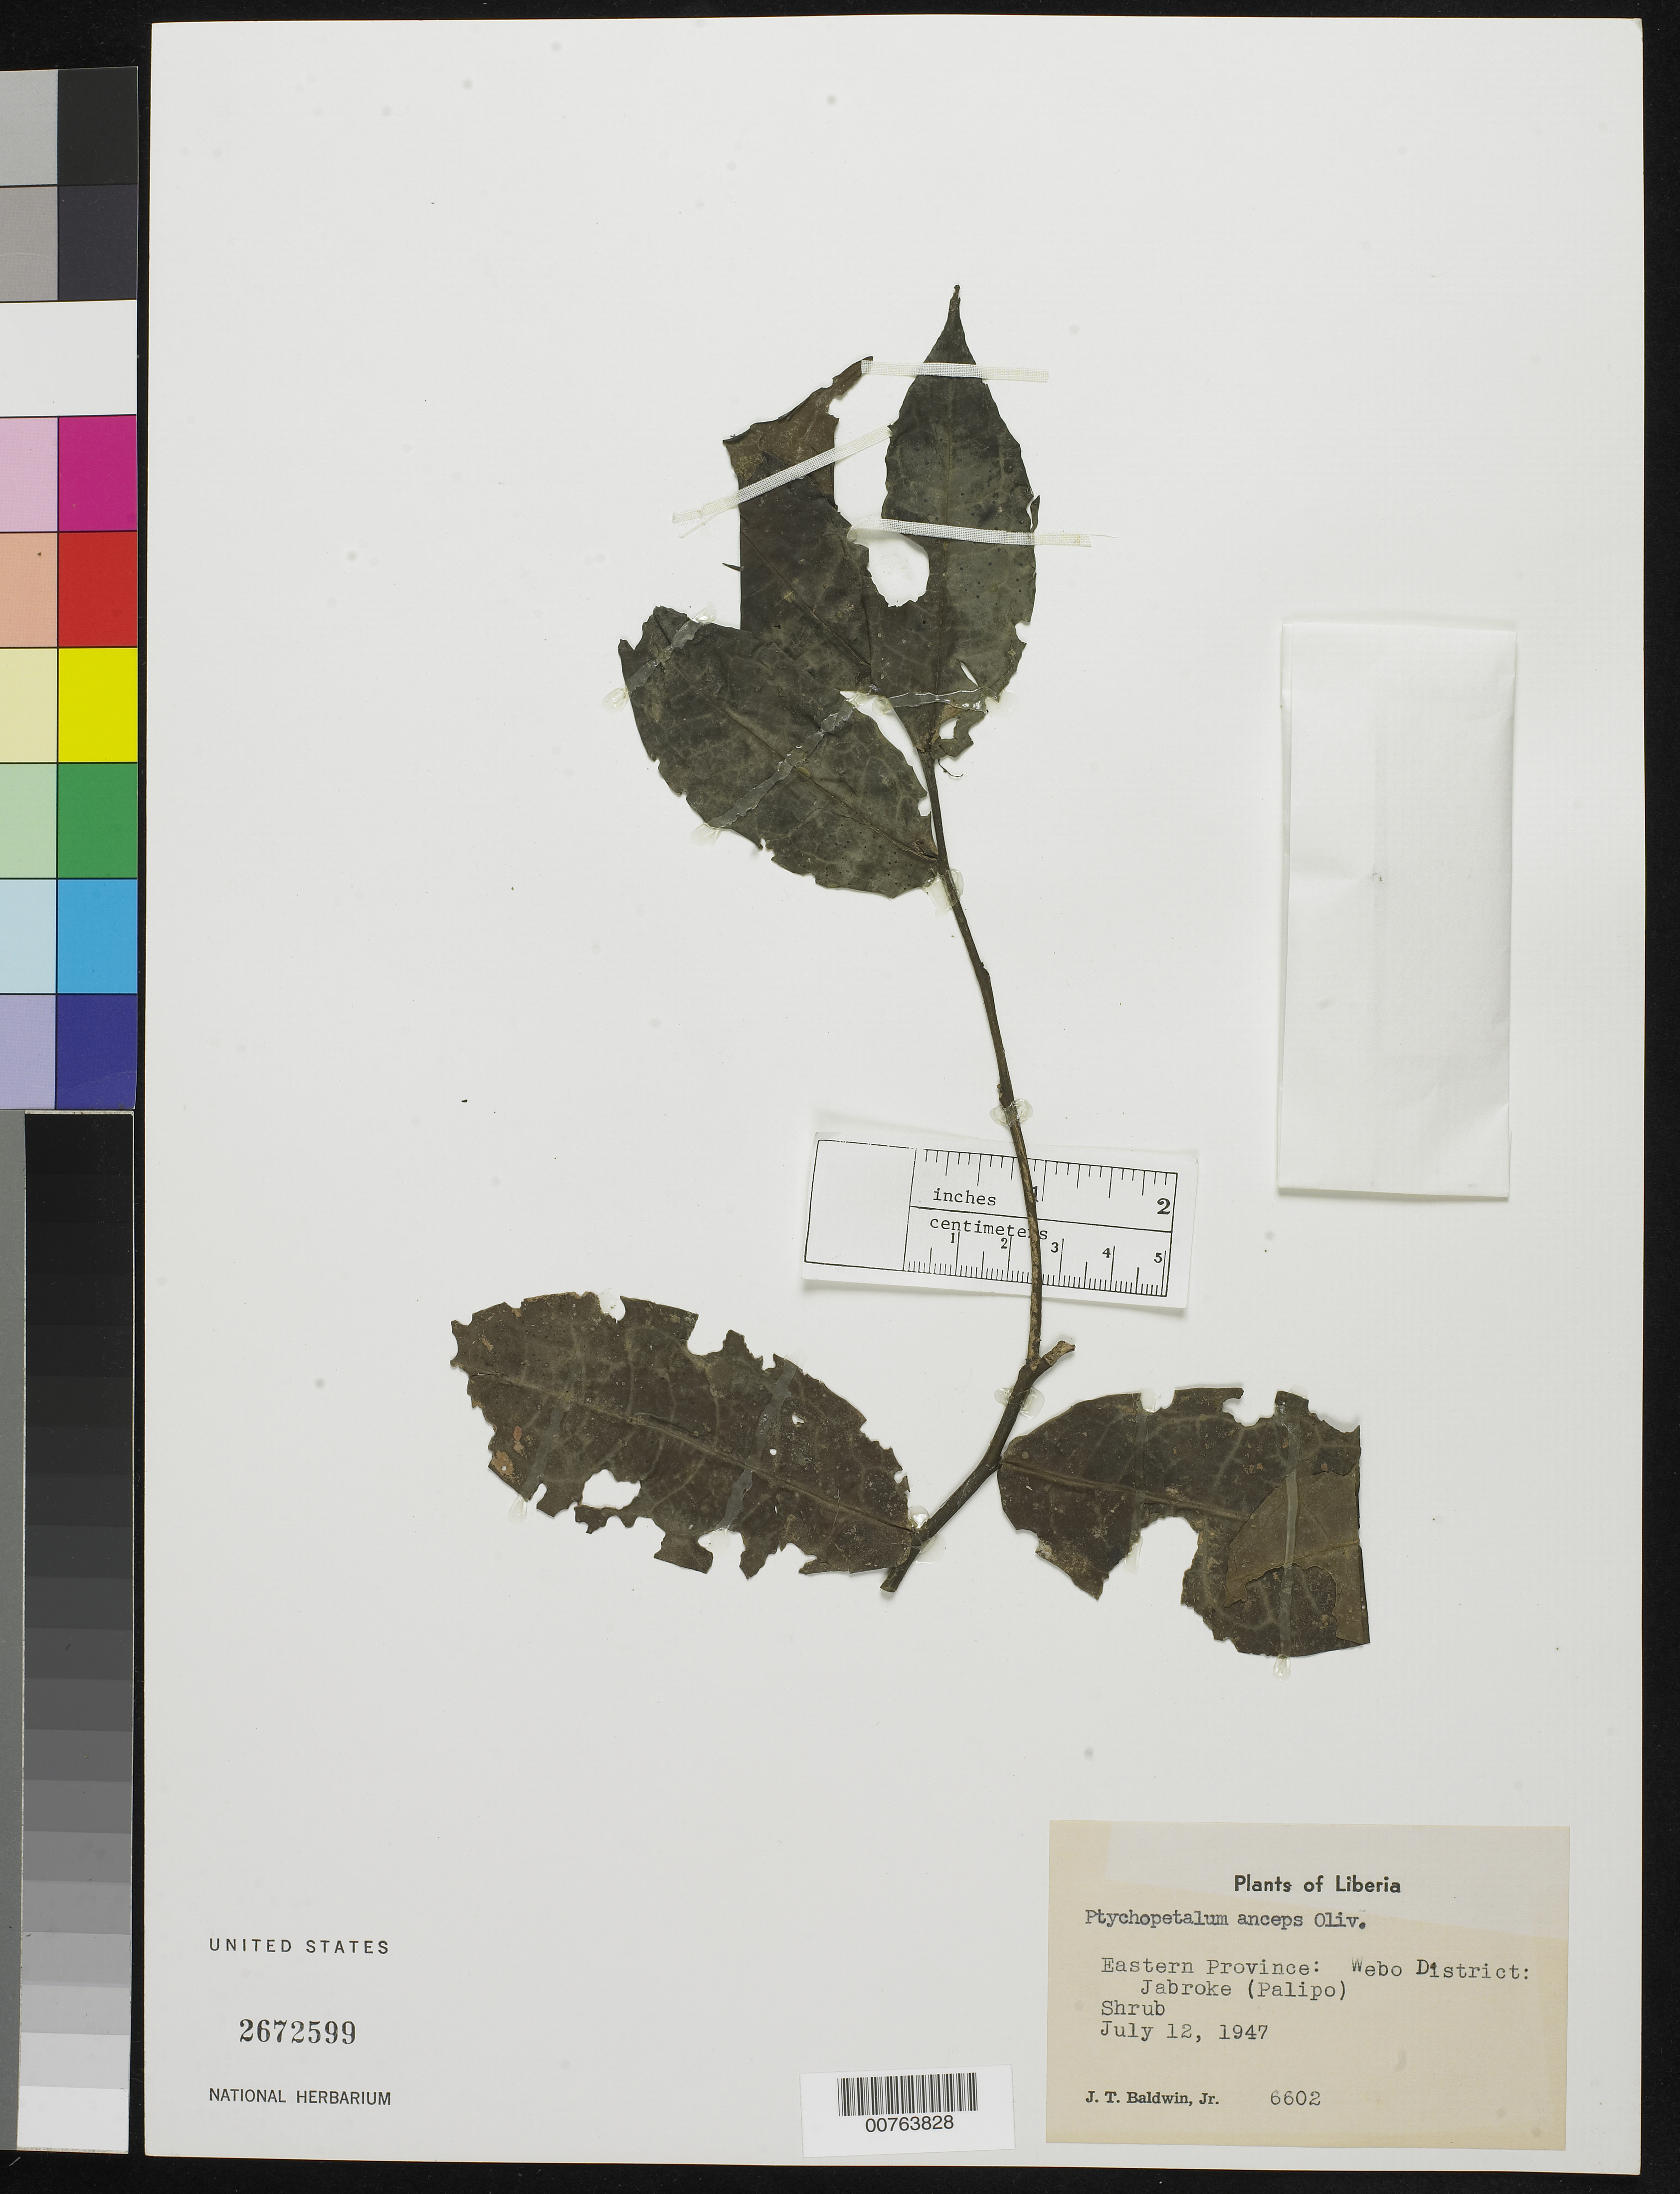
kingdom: Plantae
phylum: Tracheophyta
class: Magnoliopsida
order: Santalales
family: Olacaceae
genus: Ptychopetalum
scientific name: Ptychopetalum anceps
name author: Oliv.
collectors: J. T. Baldwin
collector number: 6602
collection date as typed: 12 Jul 1947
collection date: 1947-07-12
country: Liberia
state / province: River Gee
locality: Eastern Province: Webo District, Jabroke (Palipo)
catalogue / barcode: US 2672599